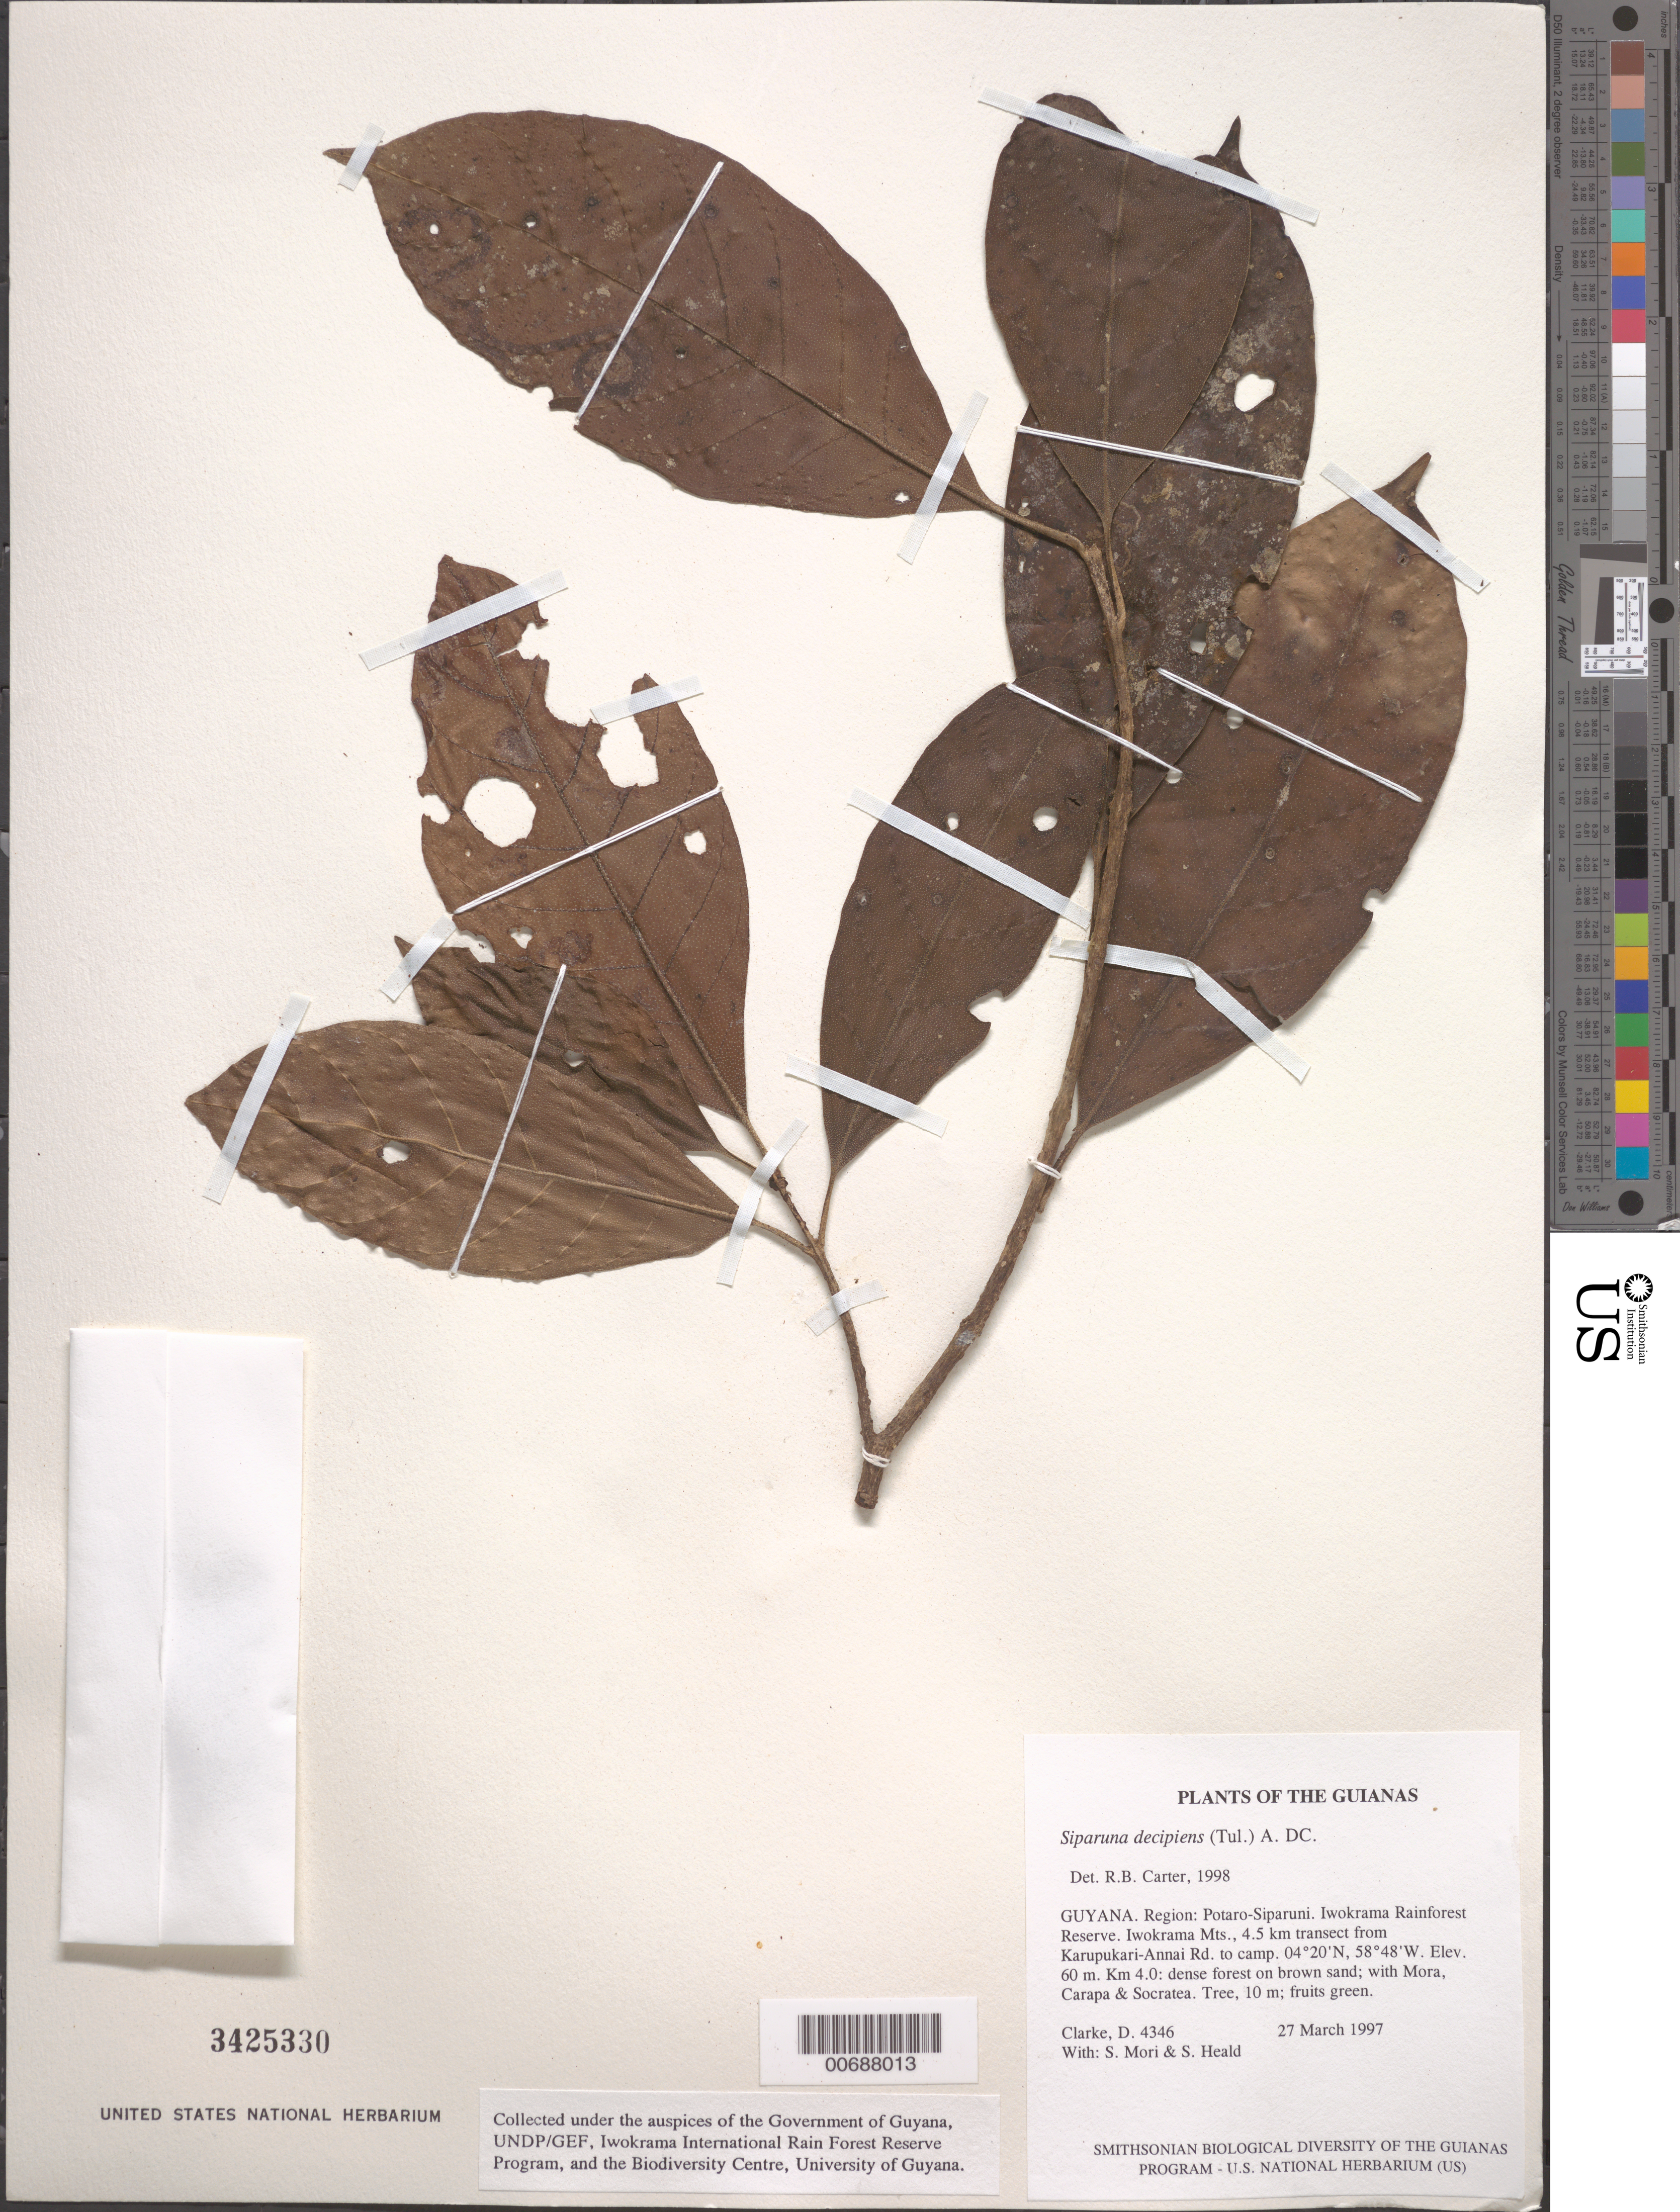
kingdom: Plantae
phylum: Tracheophyta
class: Magnoliopsida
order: Laurales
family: Siparunaceae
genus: Siparuna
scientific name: Siparuna decipiens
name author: (Tul.) A. DC.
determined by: Carter, R. B.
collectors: H. D. Clarke, S. Mori & S. Heald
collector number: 4346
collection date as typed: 27 March 1997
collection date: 1997-03-27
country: Guyana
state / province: Potaro-Siparuni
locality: Iwokrama Rainforest Reserve. Iwokrama Mts., 4.5 km transect from Karupukari-Annai Rd. to camp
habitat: Km 4.0: dense forest on brown sand; with Mora, Carapa & Socratea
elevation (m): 60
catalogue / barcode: US 3425330